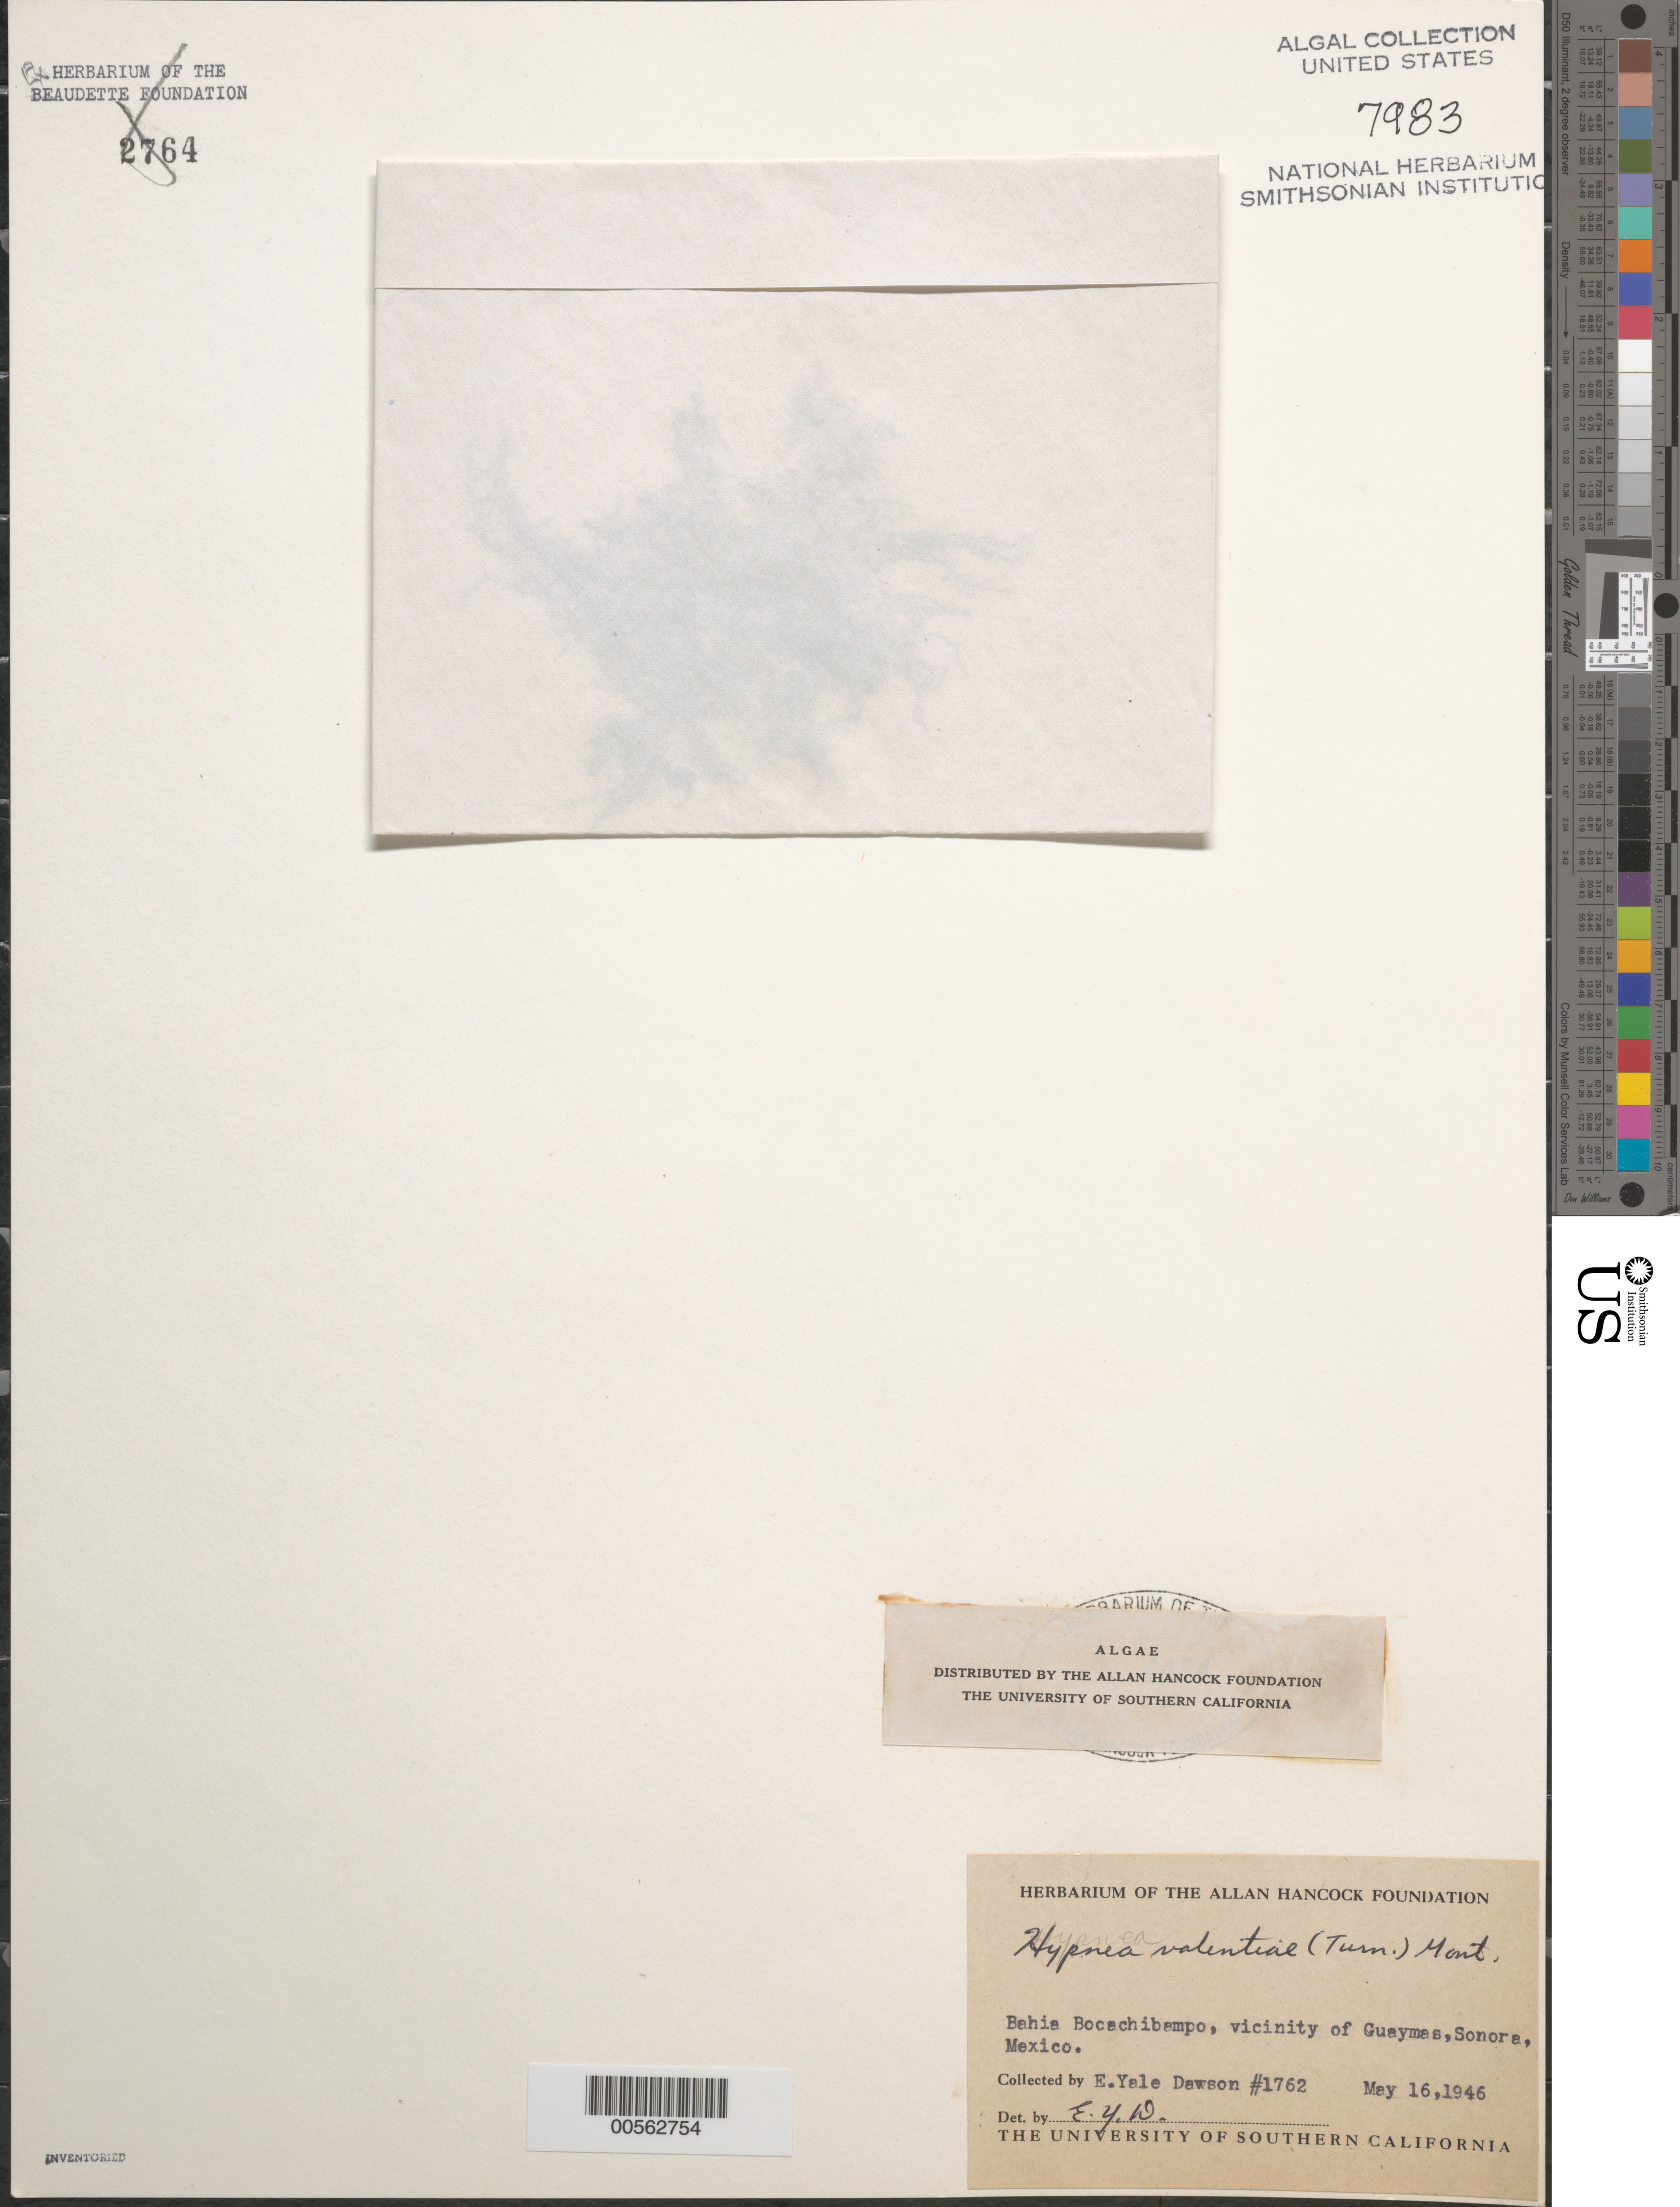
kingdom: Plantae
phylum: Rhodophyta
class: Florideophyceae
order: Gigartinales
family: Cystocloniaceae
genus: Hypnea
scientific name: Hypnea valentiae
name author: (Turner) Mont.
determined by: Dawson, E. Y.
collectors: E. Y. Dawson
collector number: EYD 1762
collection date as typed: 16 May 1946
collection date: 1946-05-16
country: Mexico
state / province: Sonora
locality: Bahia Bocochibampo near Guaymas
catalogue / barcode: US 7983